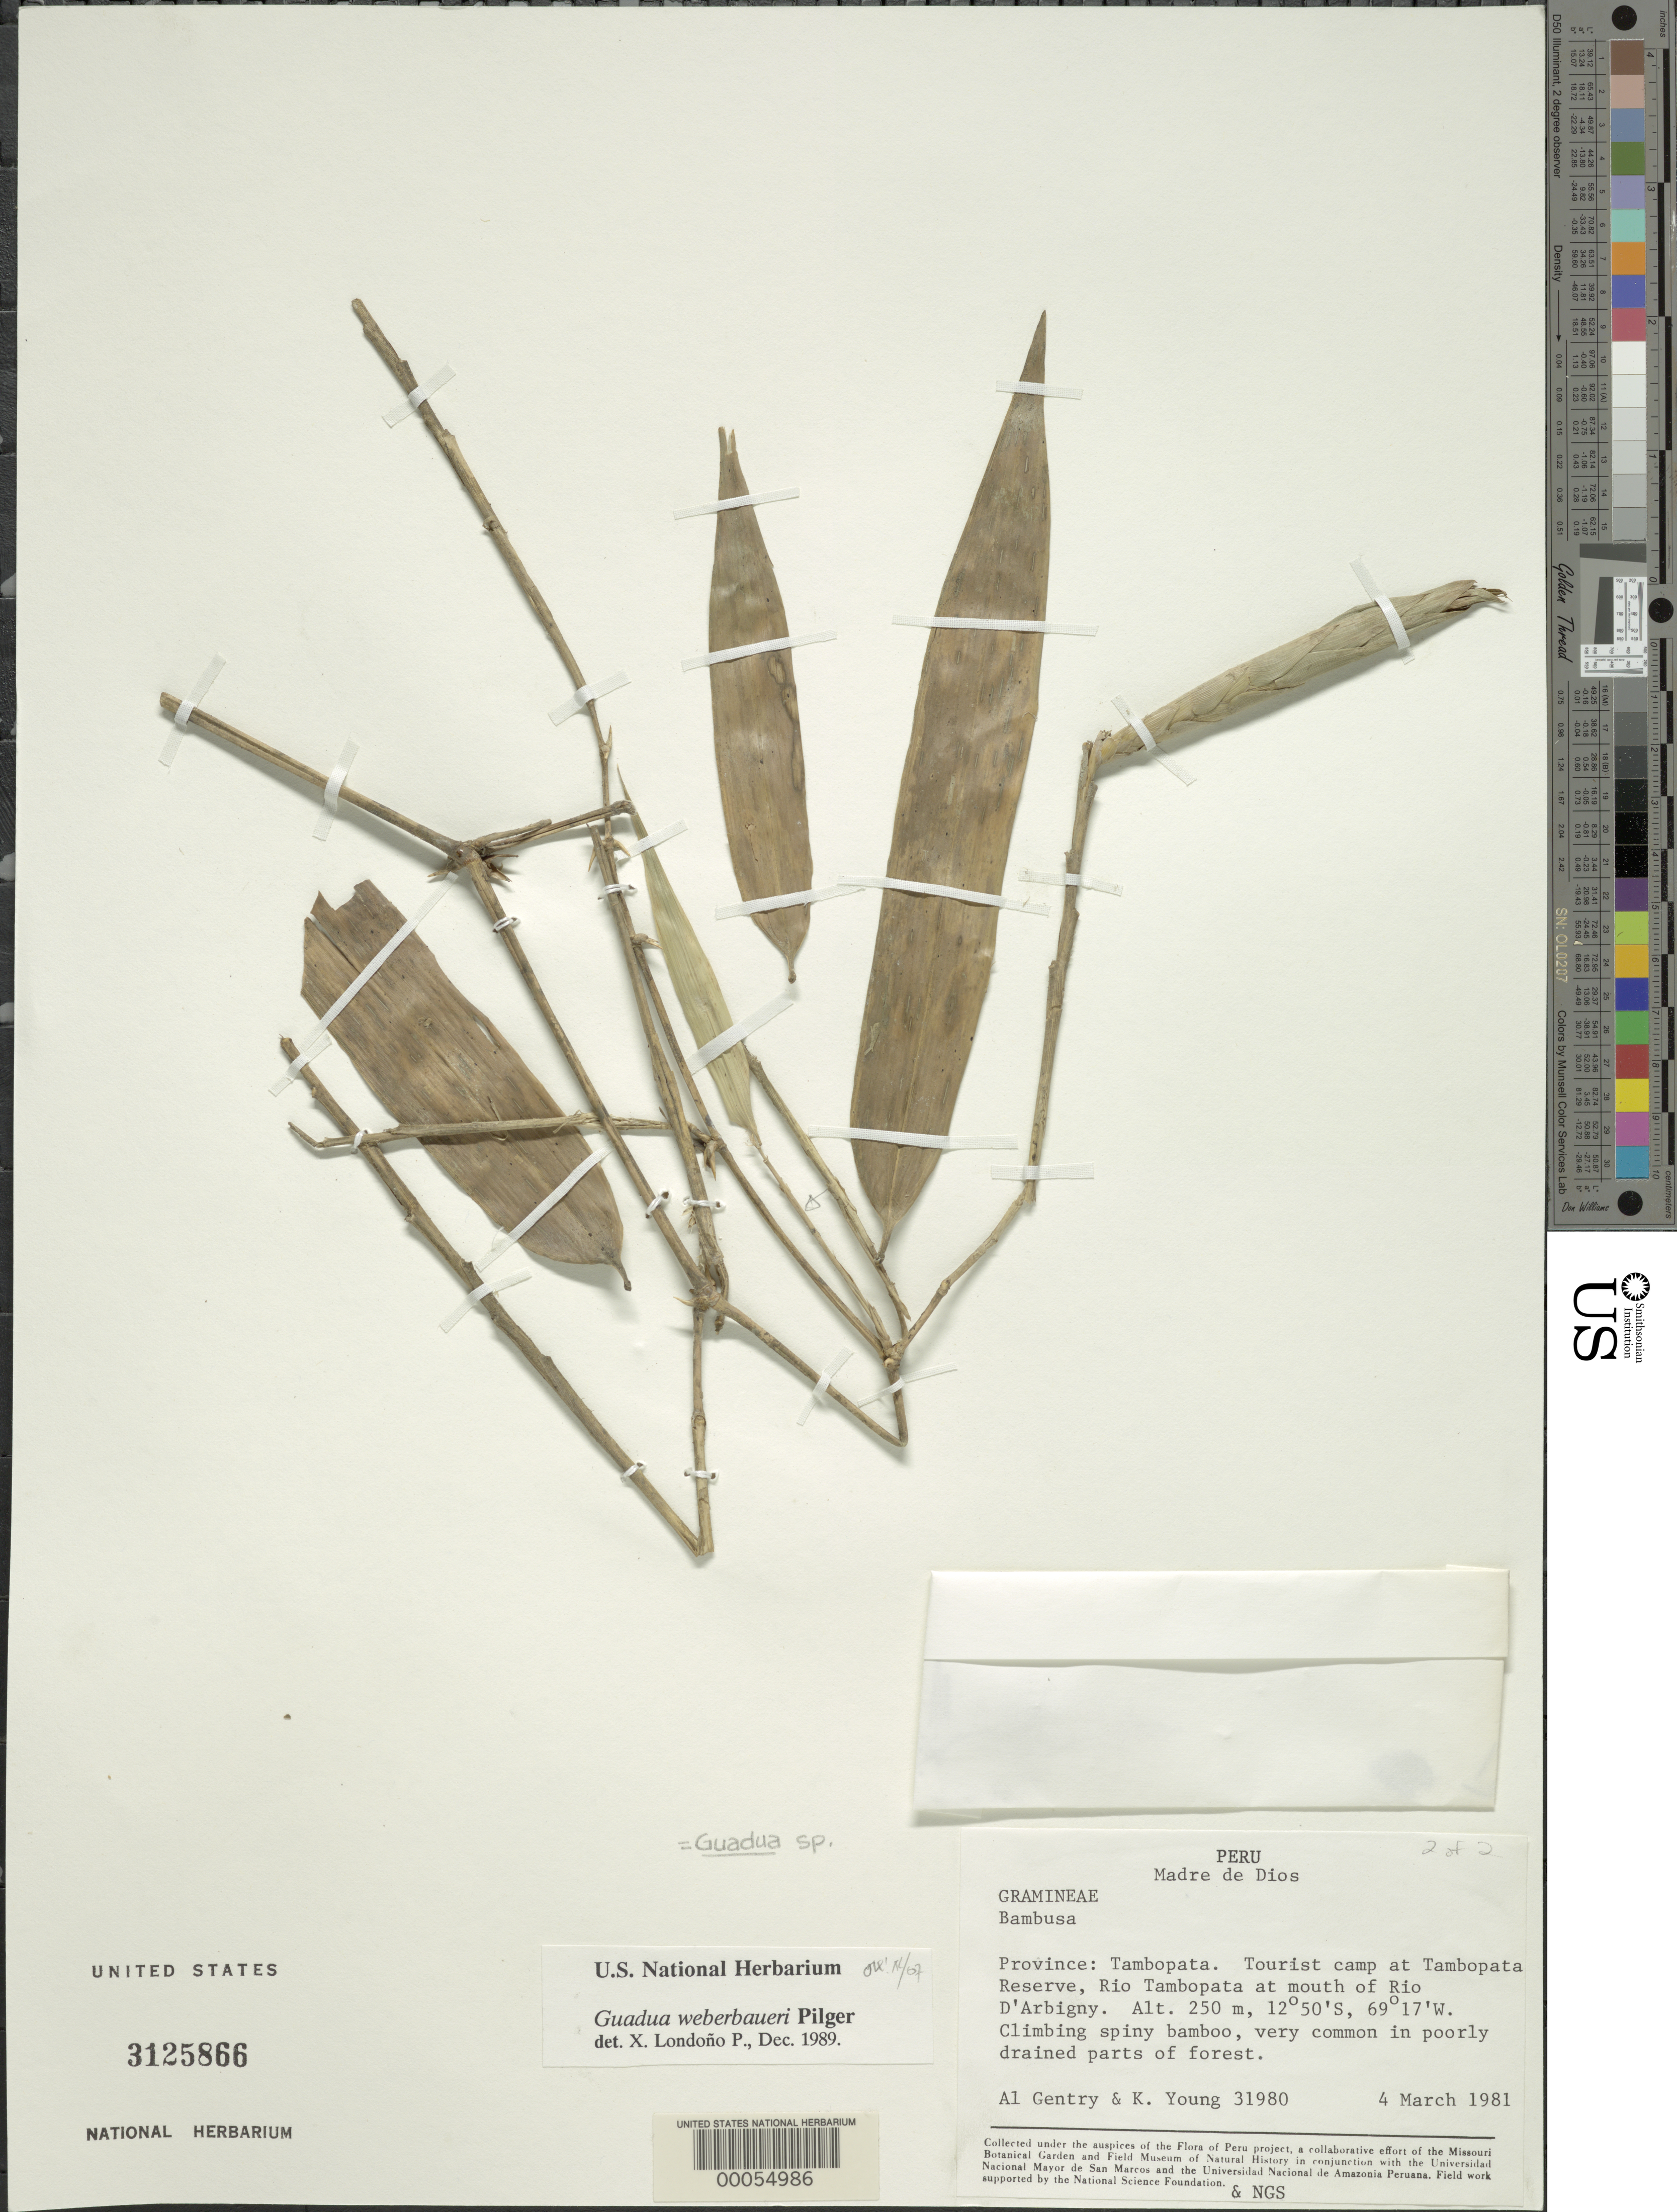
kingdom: Plantae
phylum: Tracheophyta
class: Liliopsida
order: Poales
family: Poaceae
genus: Guadua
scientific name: Guadua weberbaueri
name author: Pilg.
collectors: A. H. Gentry & K. Young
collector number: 31980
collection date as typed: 04 Mar 1981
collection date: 1981-03-04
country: Peru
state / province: Madre de Dios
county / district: Tambopata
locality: Tourist camp at tambopata reserve, rio tambopata at mouth of rio d'arbigny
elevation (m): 250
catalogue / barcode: US 3125866